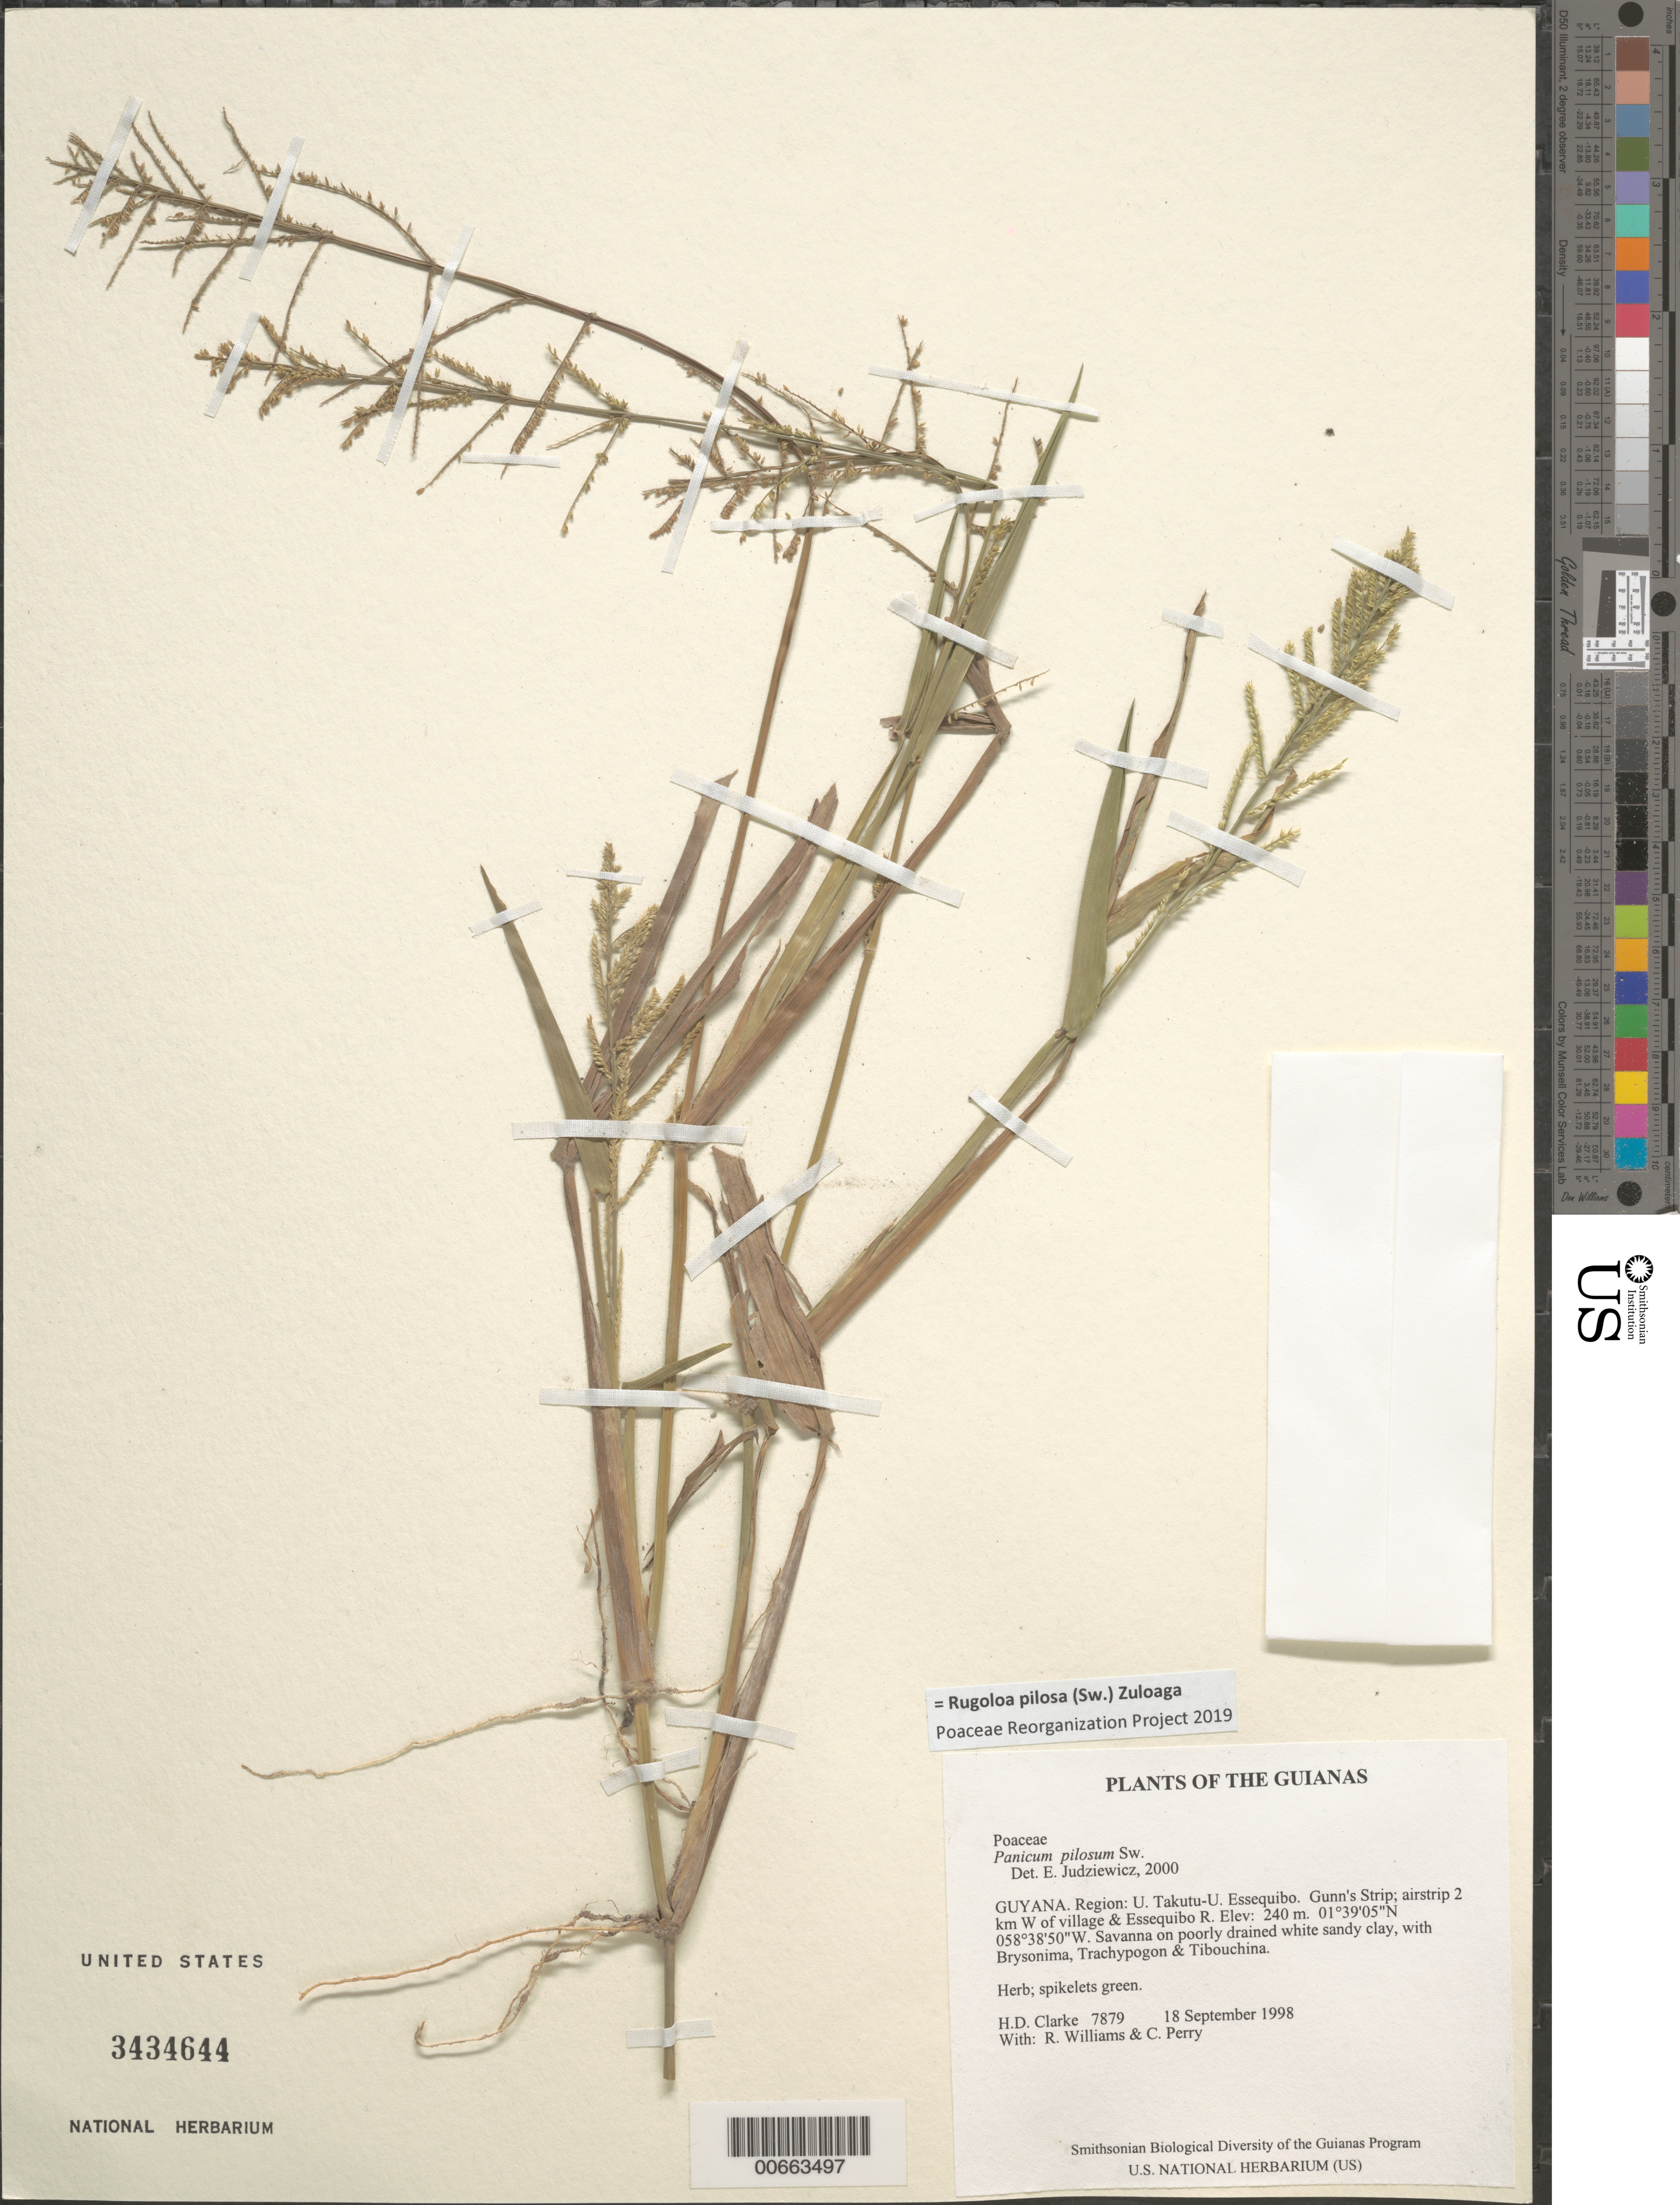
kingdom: Plantae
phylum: Tracheophyta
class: Liliopsida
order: Poales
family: Poaceae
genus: Panicum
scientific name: Panicum pilosum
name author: Sw.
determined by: Judziewicz, E. J.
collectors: H. D. Clarke, R. Williams & C. Perry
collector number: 7879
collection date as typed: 18 September 1998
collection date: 1998-09-18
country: Guyana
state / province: U. Takutu-U. Essequibo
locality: Gunn's Strip; airstrip 2 km W of village & Essequibo R.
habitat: Savanna on poorly drained white sandy clay, with Brysonima, Trachypogon & Tibouchina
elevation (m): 240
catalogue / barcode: US 3434644